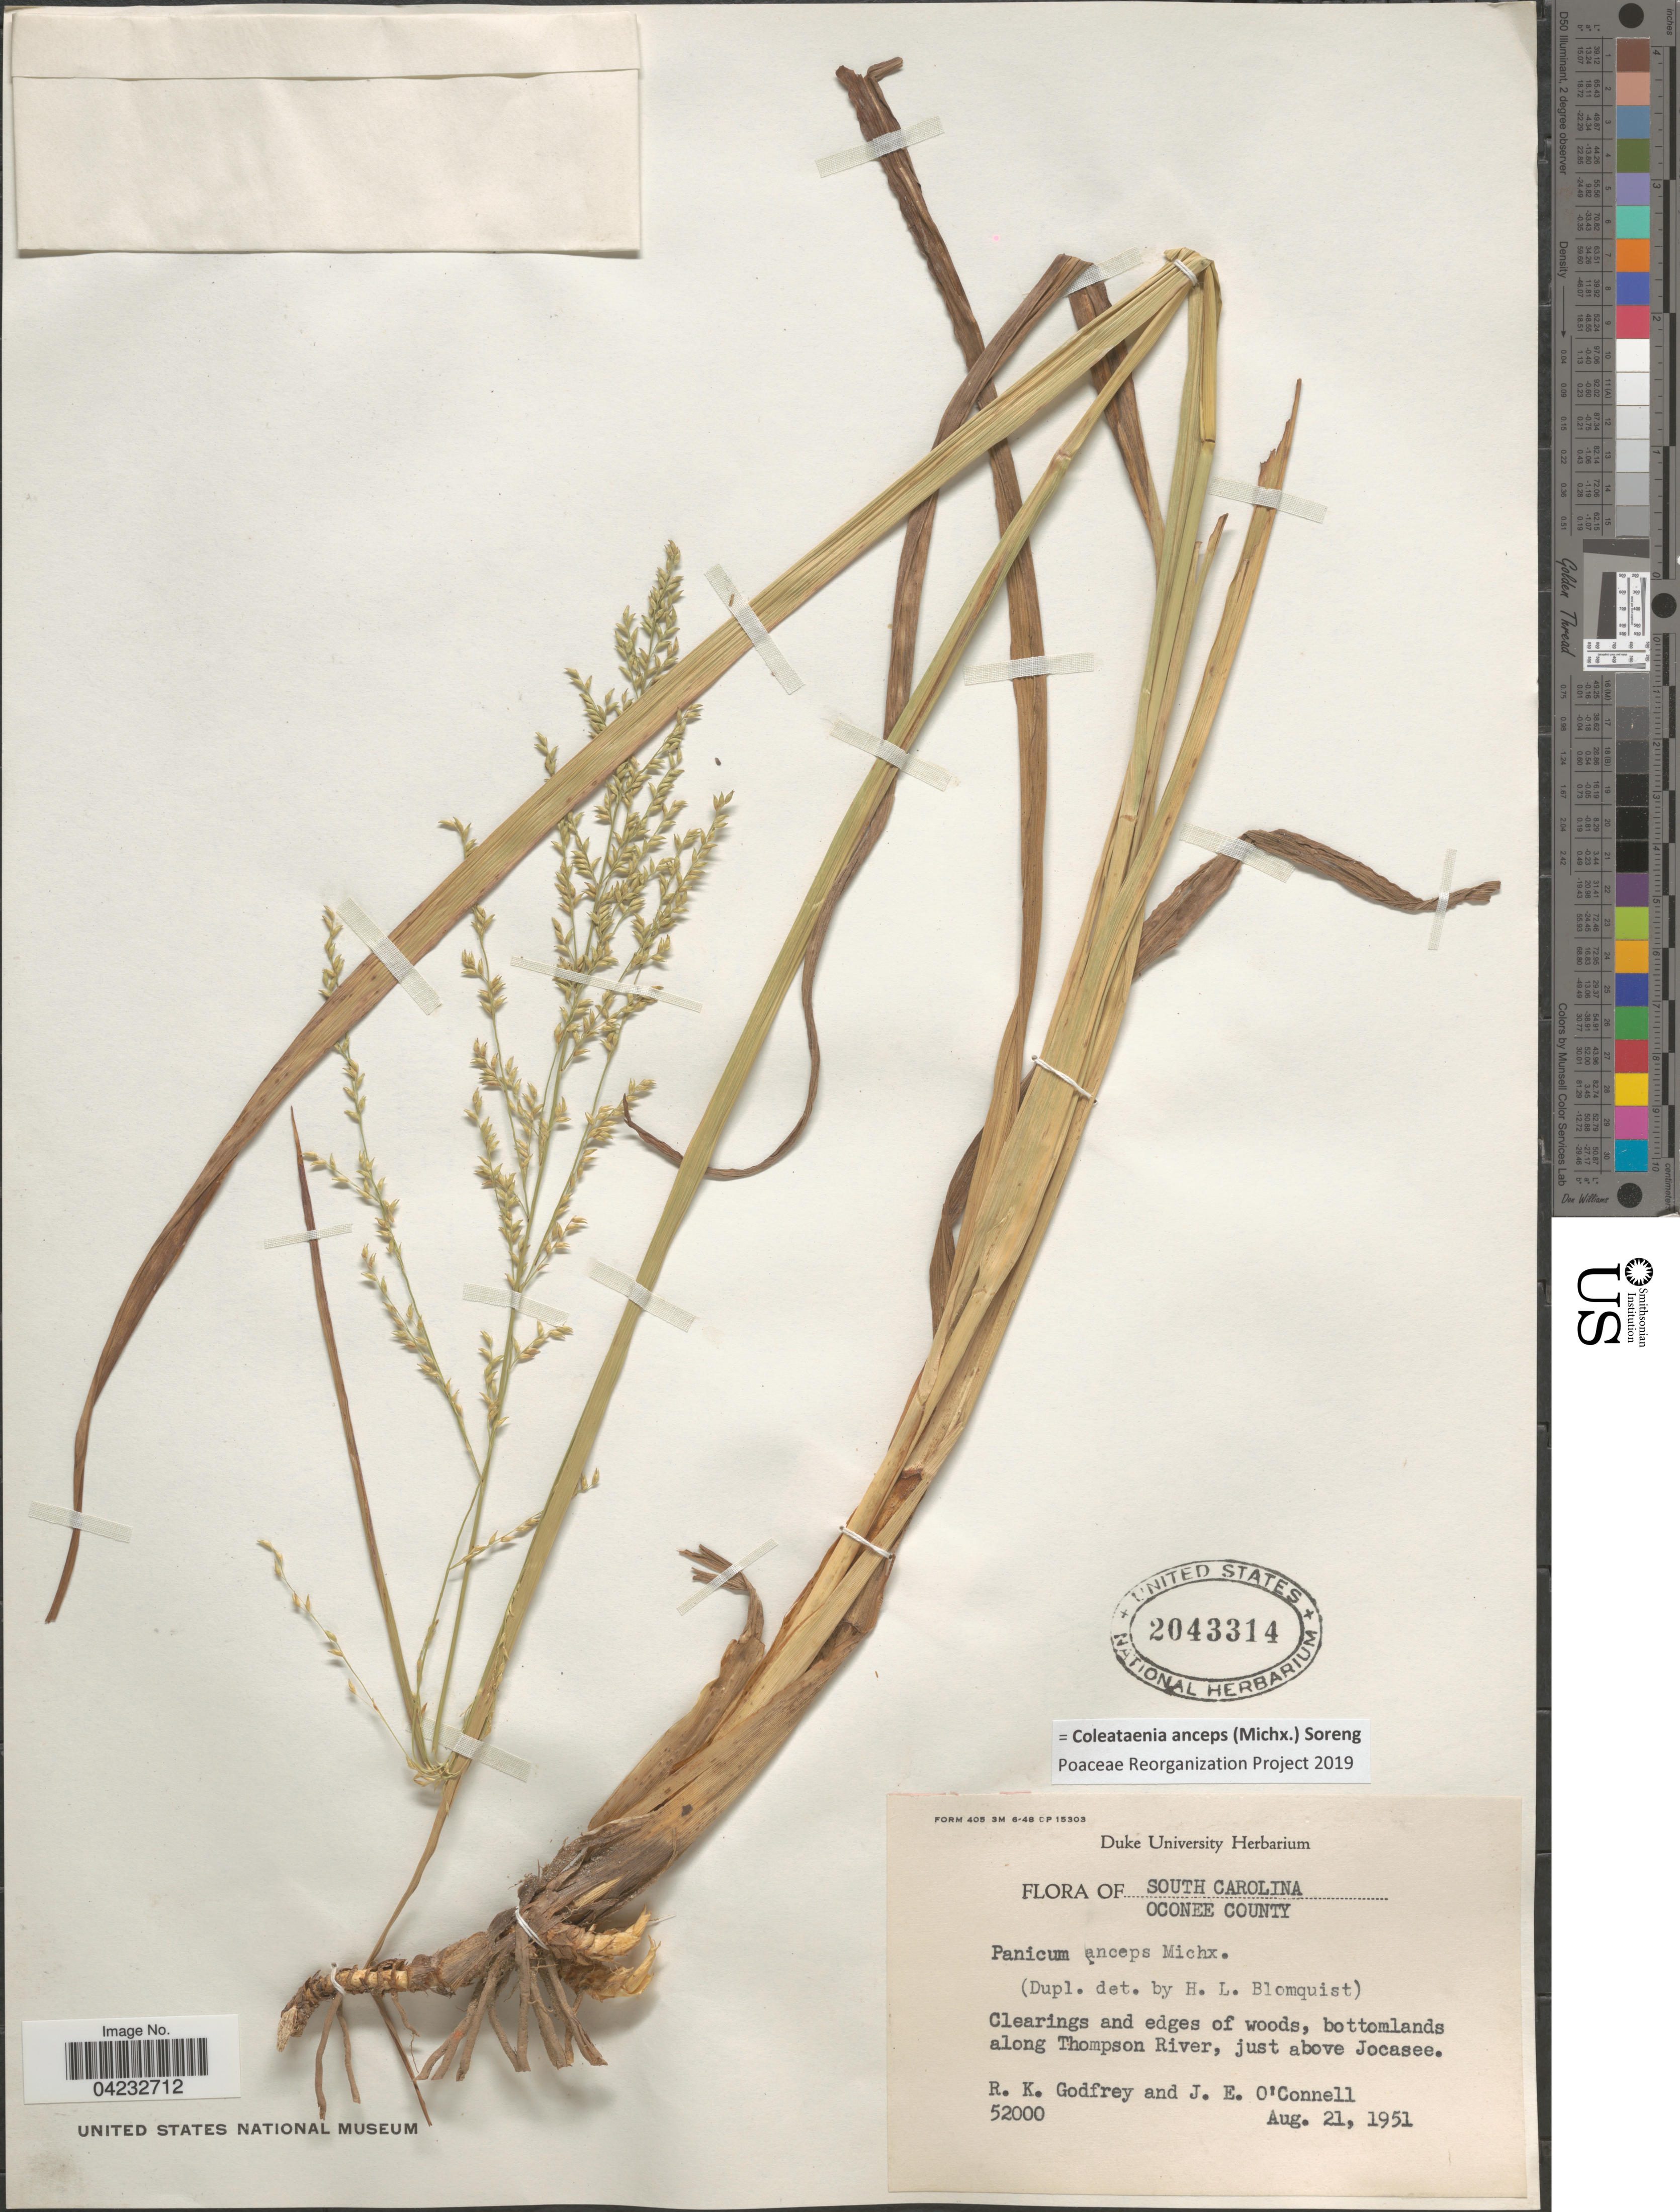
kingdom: Plantae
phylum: Tracheophyta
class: Liliopsida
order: Poales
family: Poaceae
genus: Coleataenia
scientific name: Coleataenia anceps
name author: (Michx.) Soreng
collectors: R. K. Godfrey & J. O'Connell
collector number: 52000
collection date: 1951-08-21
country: United States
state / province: South Carolina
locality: Oconee County. Bottomlands along Thompson River, just above Jocasee.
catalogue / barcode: US 2043314